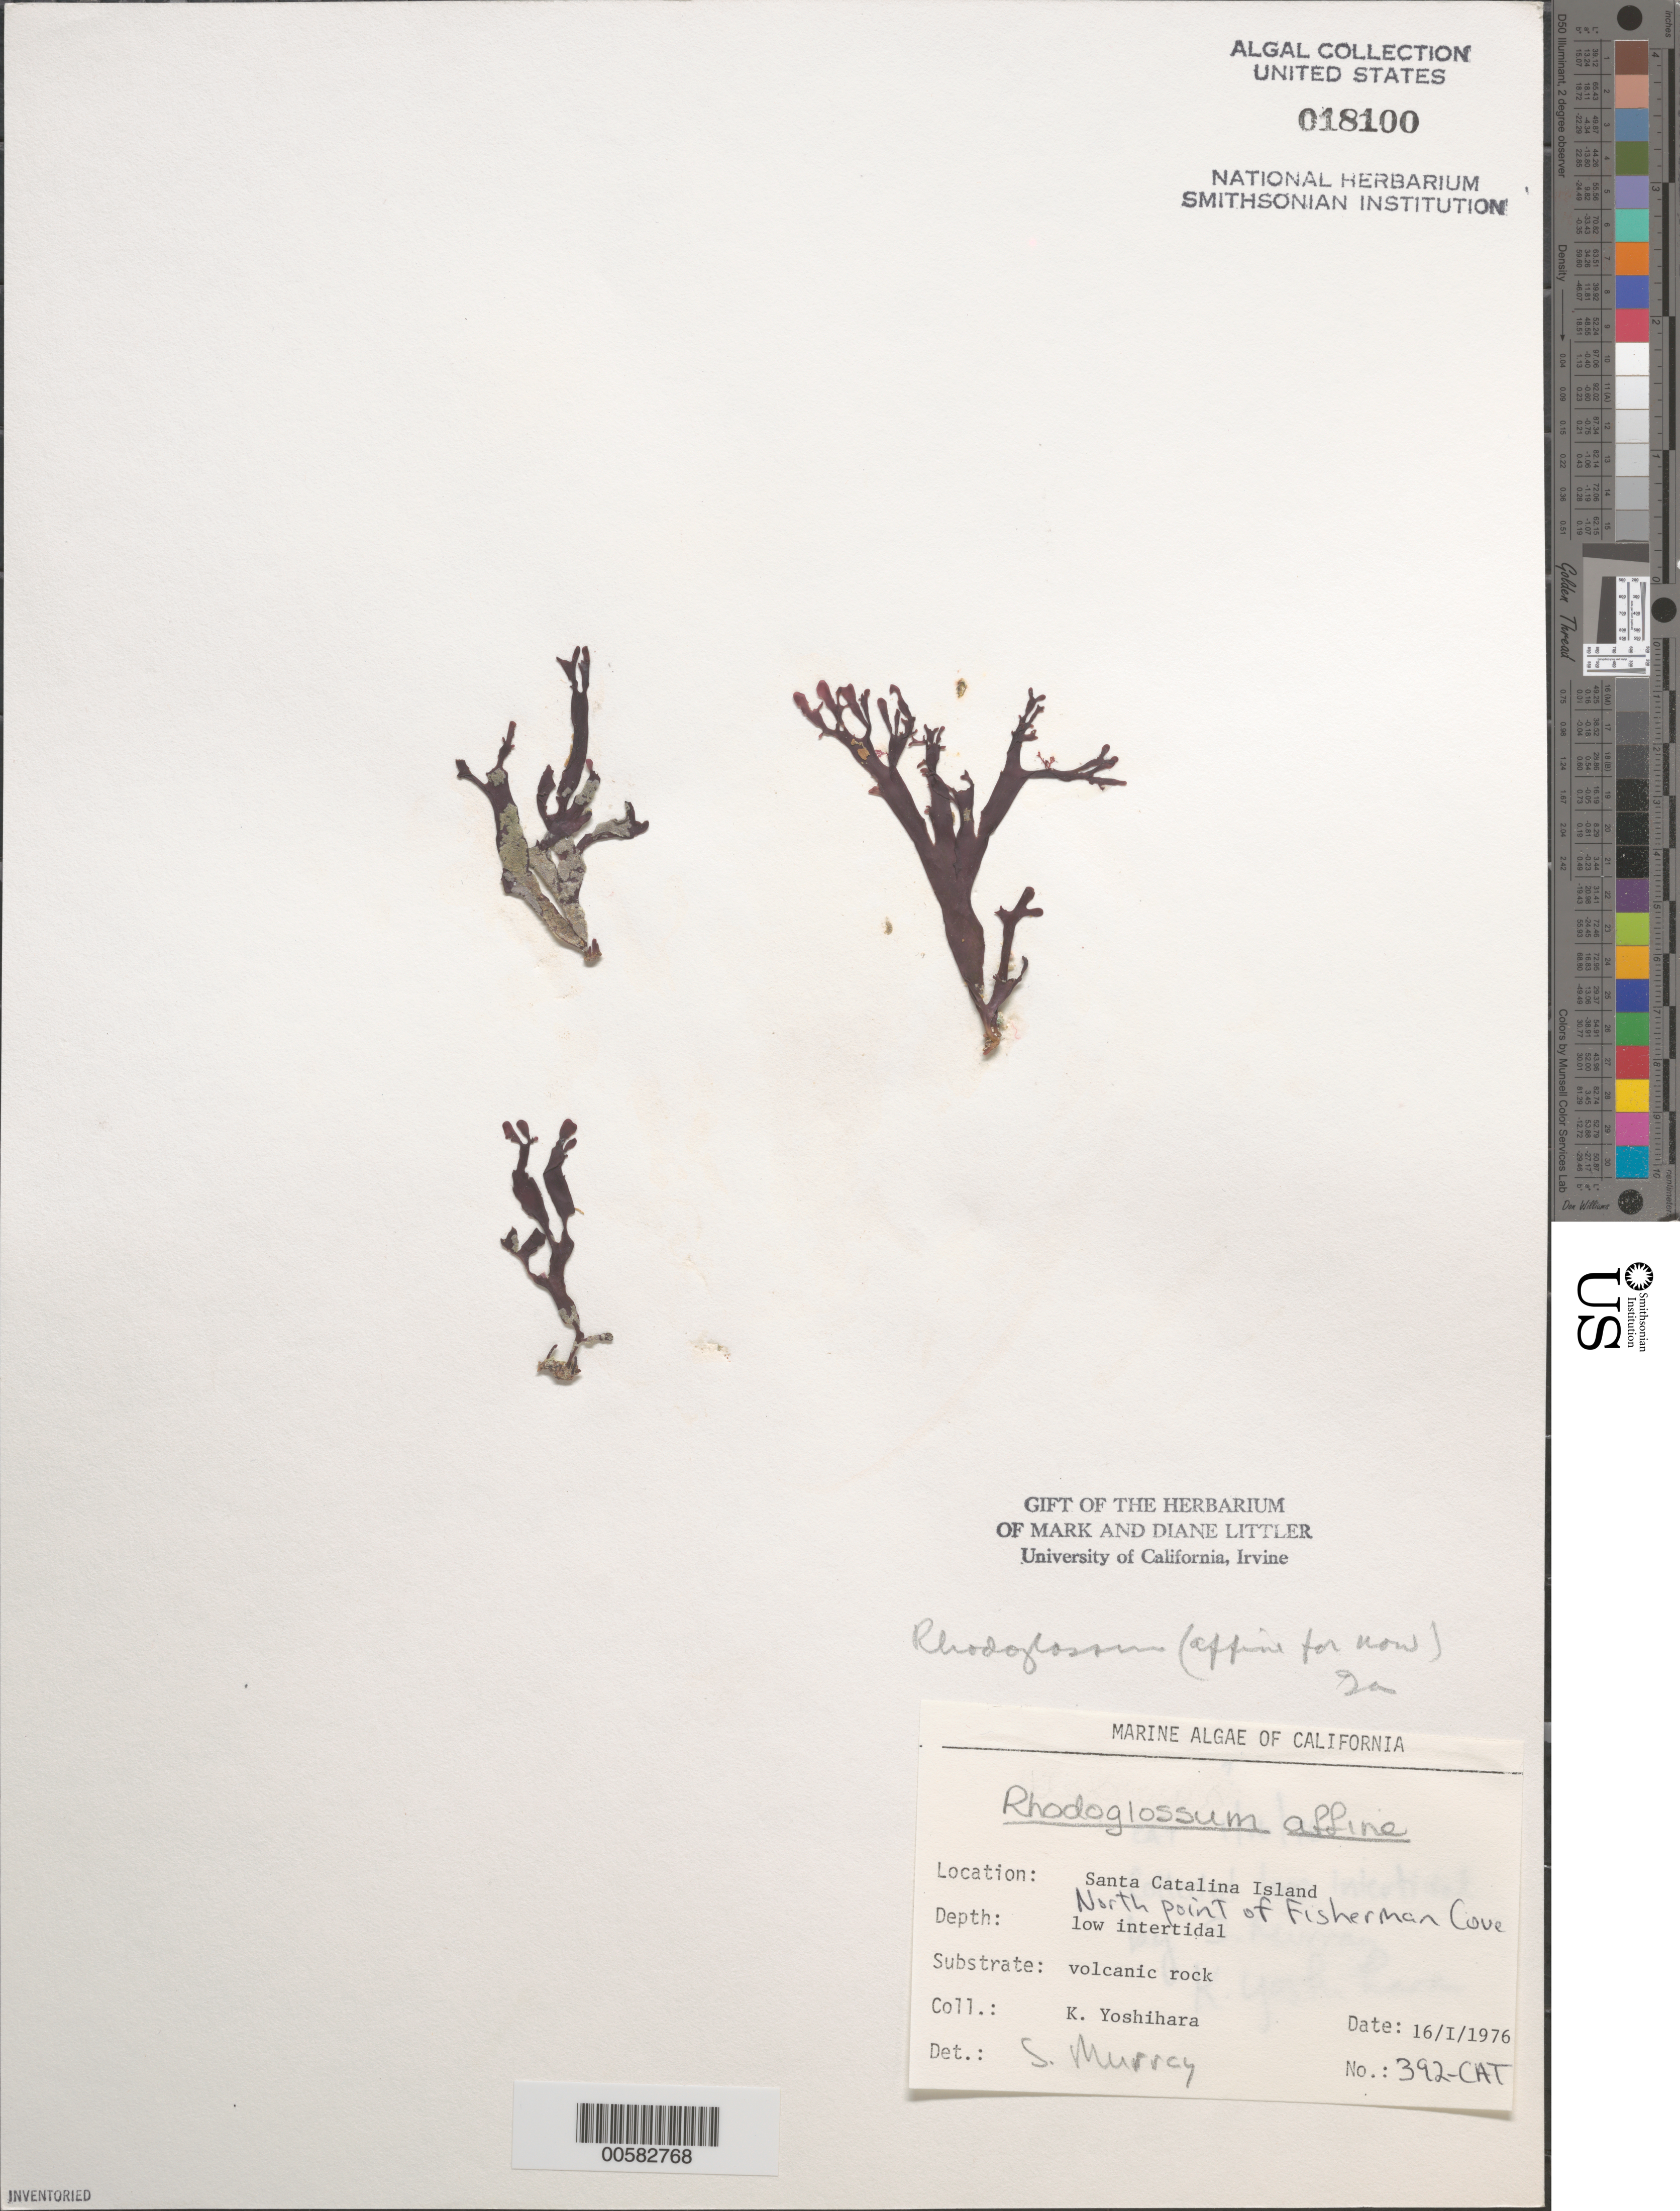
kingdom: Plantae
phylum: Rhodophyta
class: Florideophyceae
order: Gigartinales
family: Gigartinaceae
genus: Mazzaella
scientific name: Mazzaella affinis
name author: (Harvey) Fredericq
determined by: Algae name updating Project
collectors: K. Yoshihara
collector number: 392-cat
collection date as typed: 16 Jan 1976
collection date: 1976-01-16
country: United States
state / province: California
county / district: Los Angeles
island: Santa Catalina Island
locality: Fishermen Cove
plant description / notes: BLM-SOCALBIGHT Rocky Intertidal Survey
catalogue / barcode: US 18100